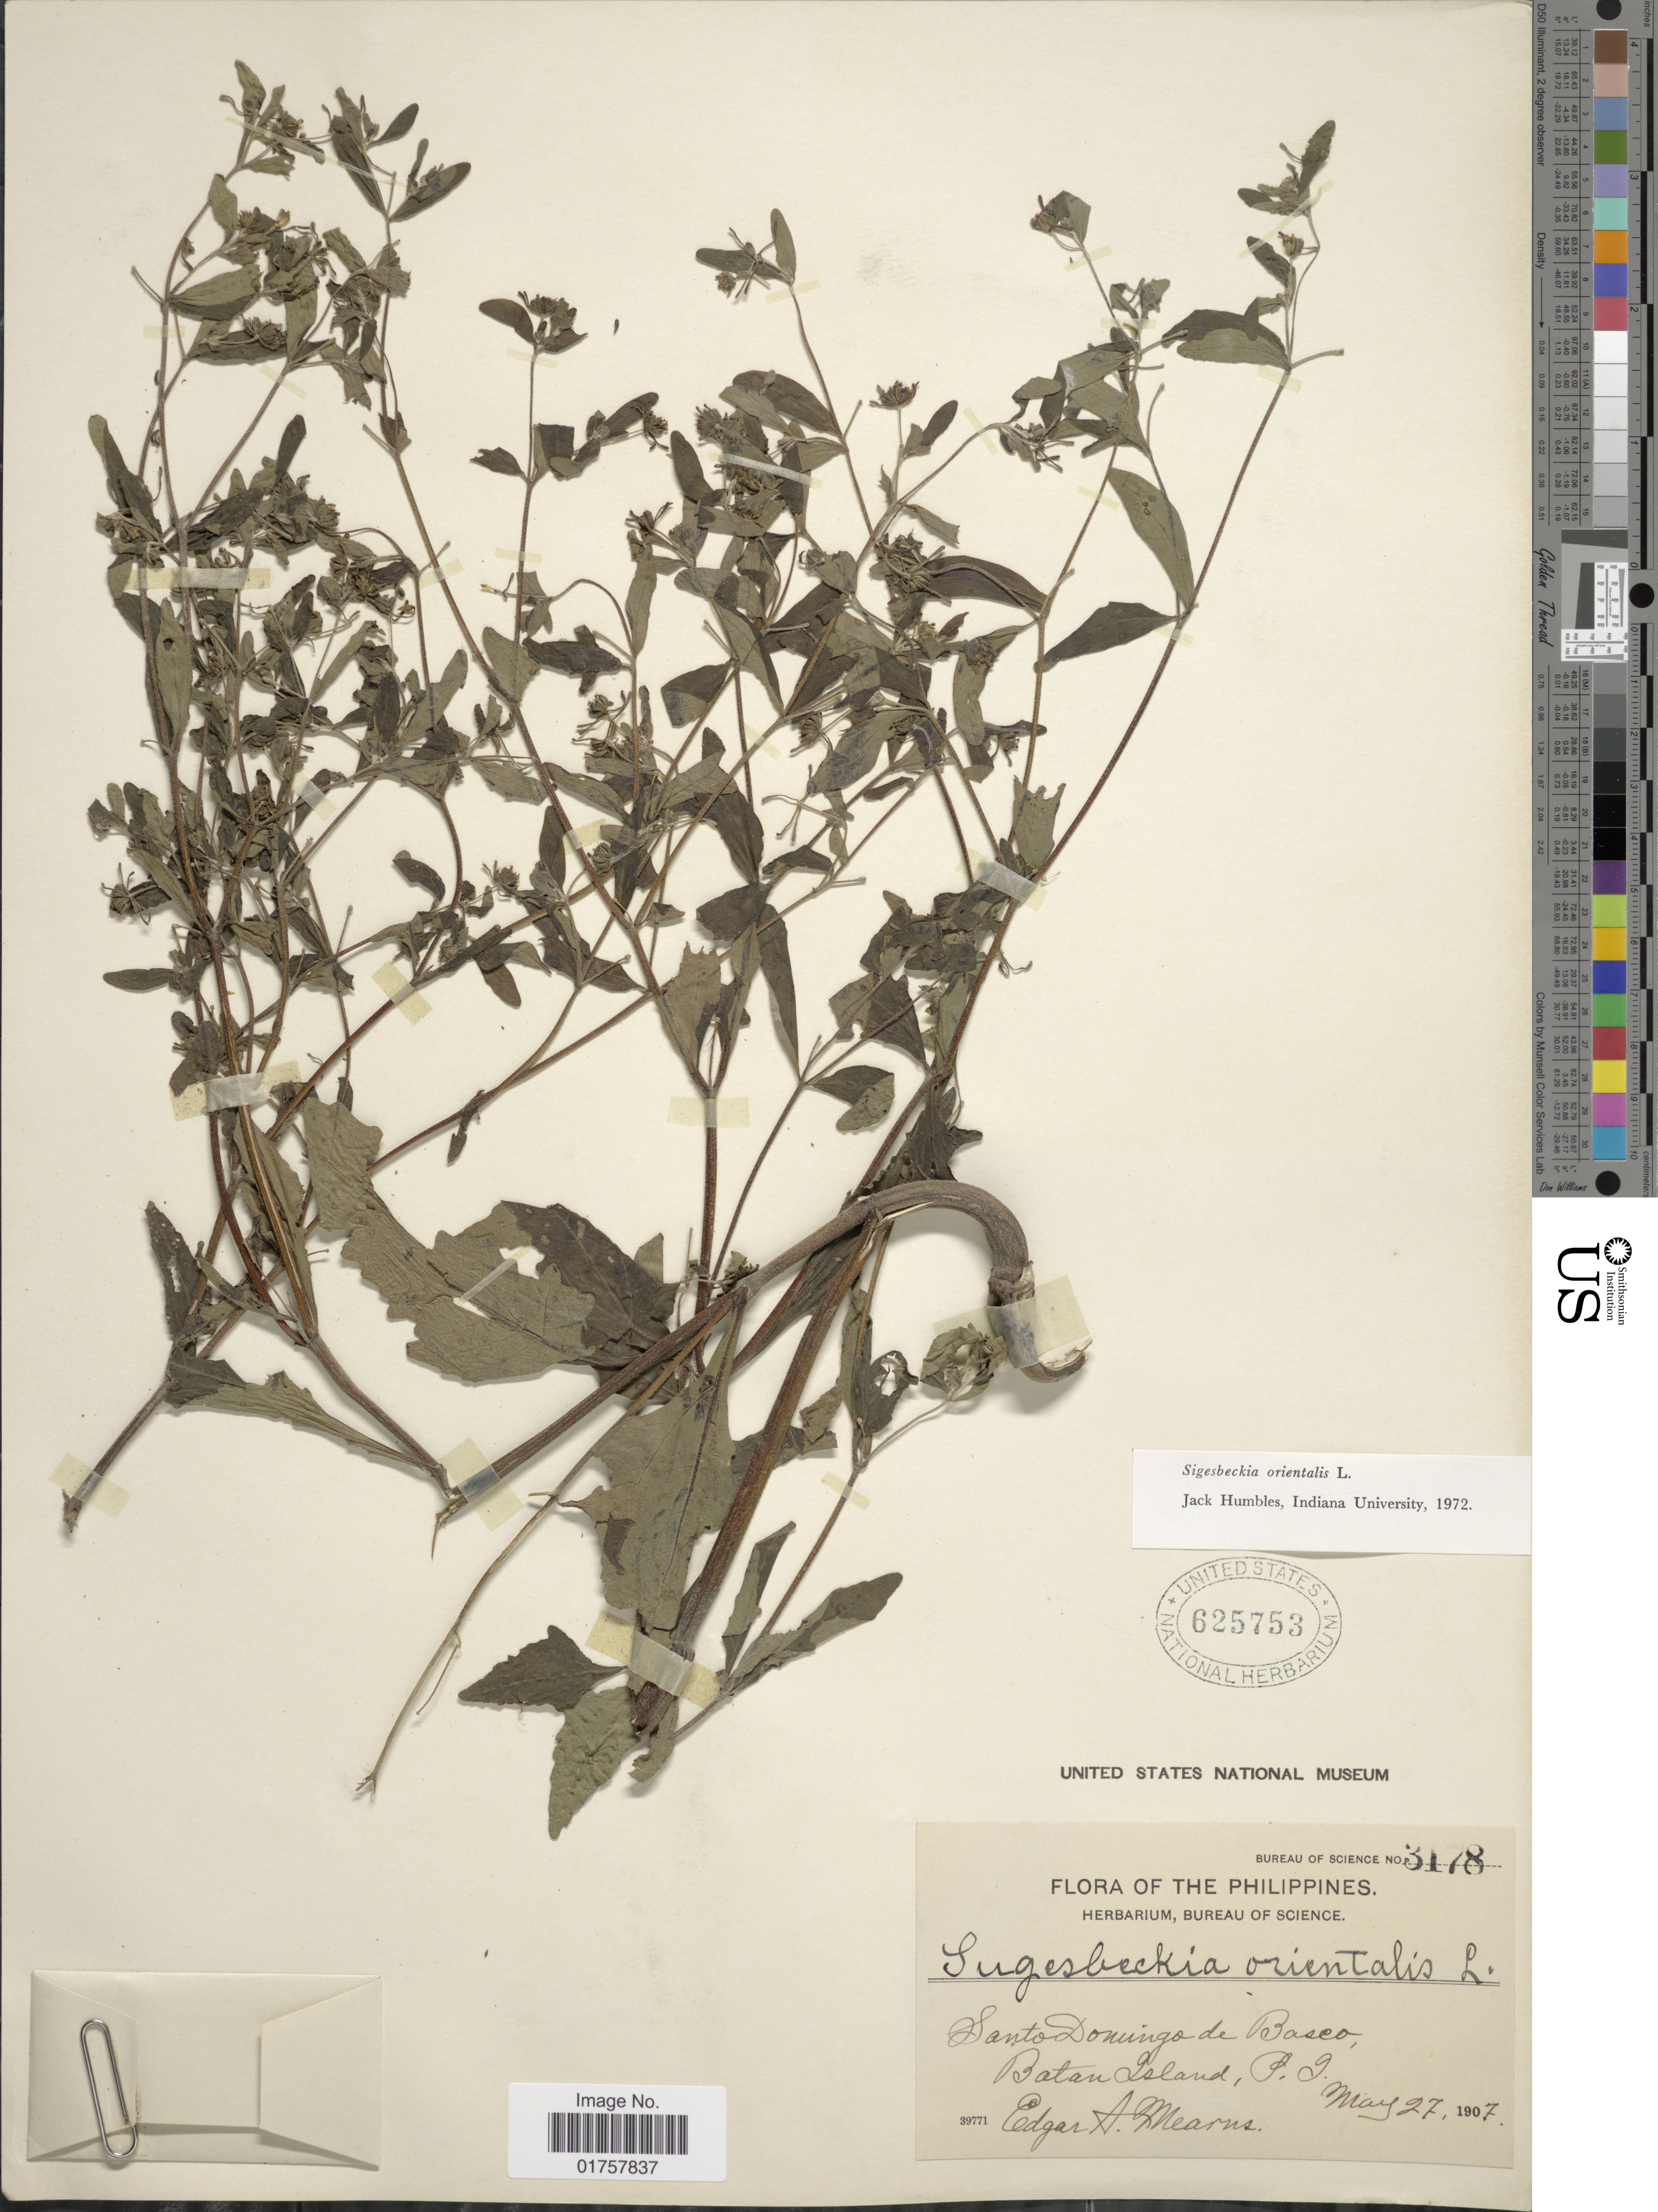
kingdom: Plantae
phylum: Tracheophyta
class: Magnoliopsida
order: Asterales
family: Asteraceae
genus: Sigesbeckia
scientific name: Sigesbeckia orientalis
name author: L.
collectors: E. A. Mearns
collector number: Bureau of Science 3178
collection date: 1907-05-27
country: Philippines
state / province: Cagayan Valley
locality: Santo Domingo de Basco, Batan Island, F. I.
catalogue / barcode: US 625753